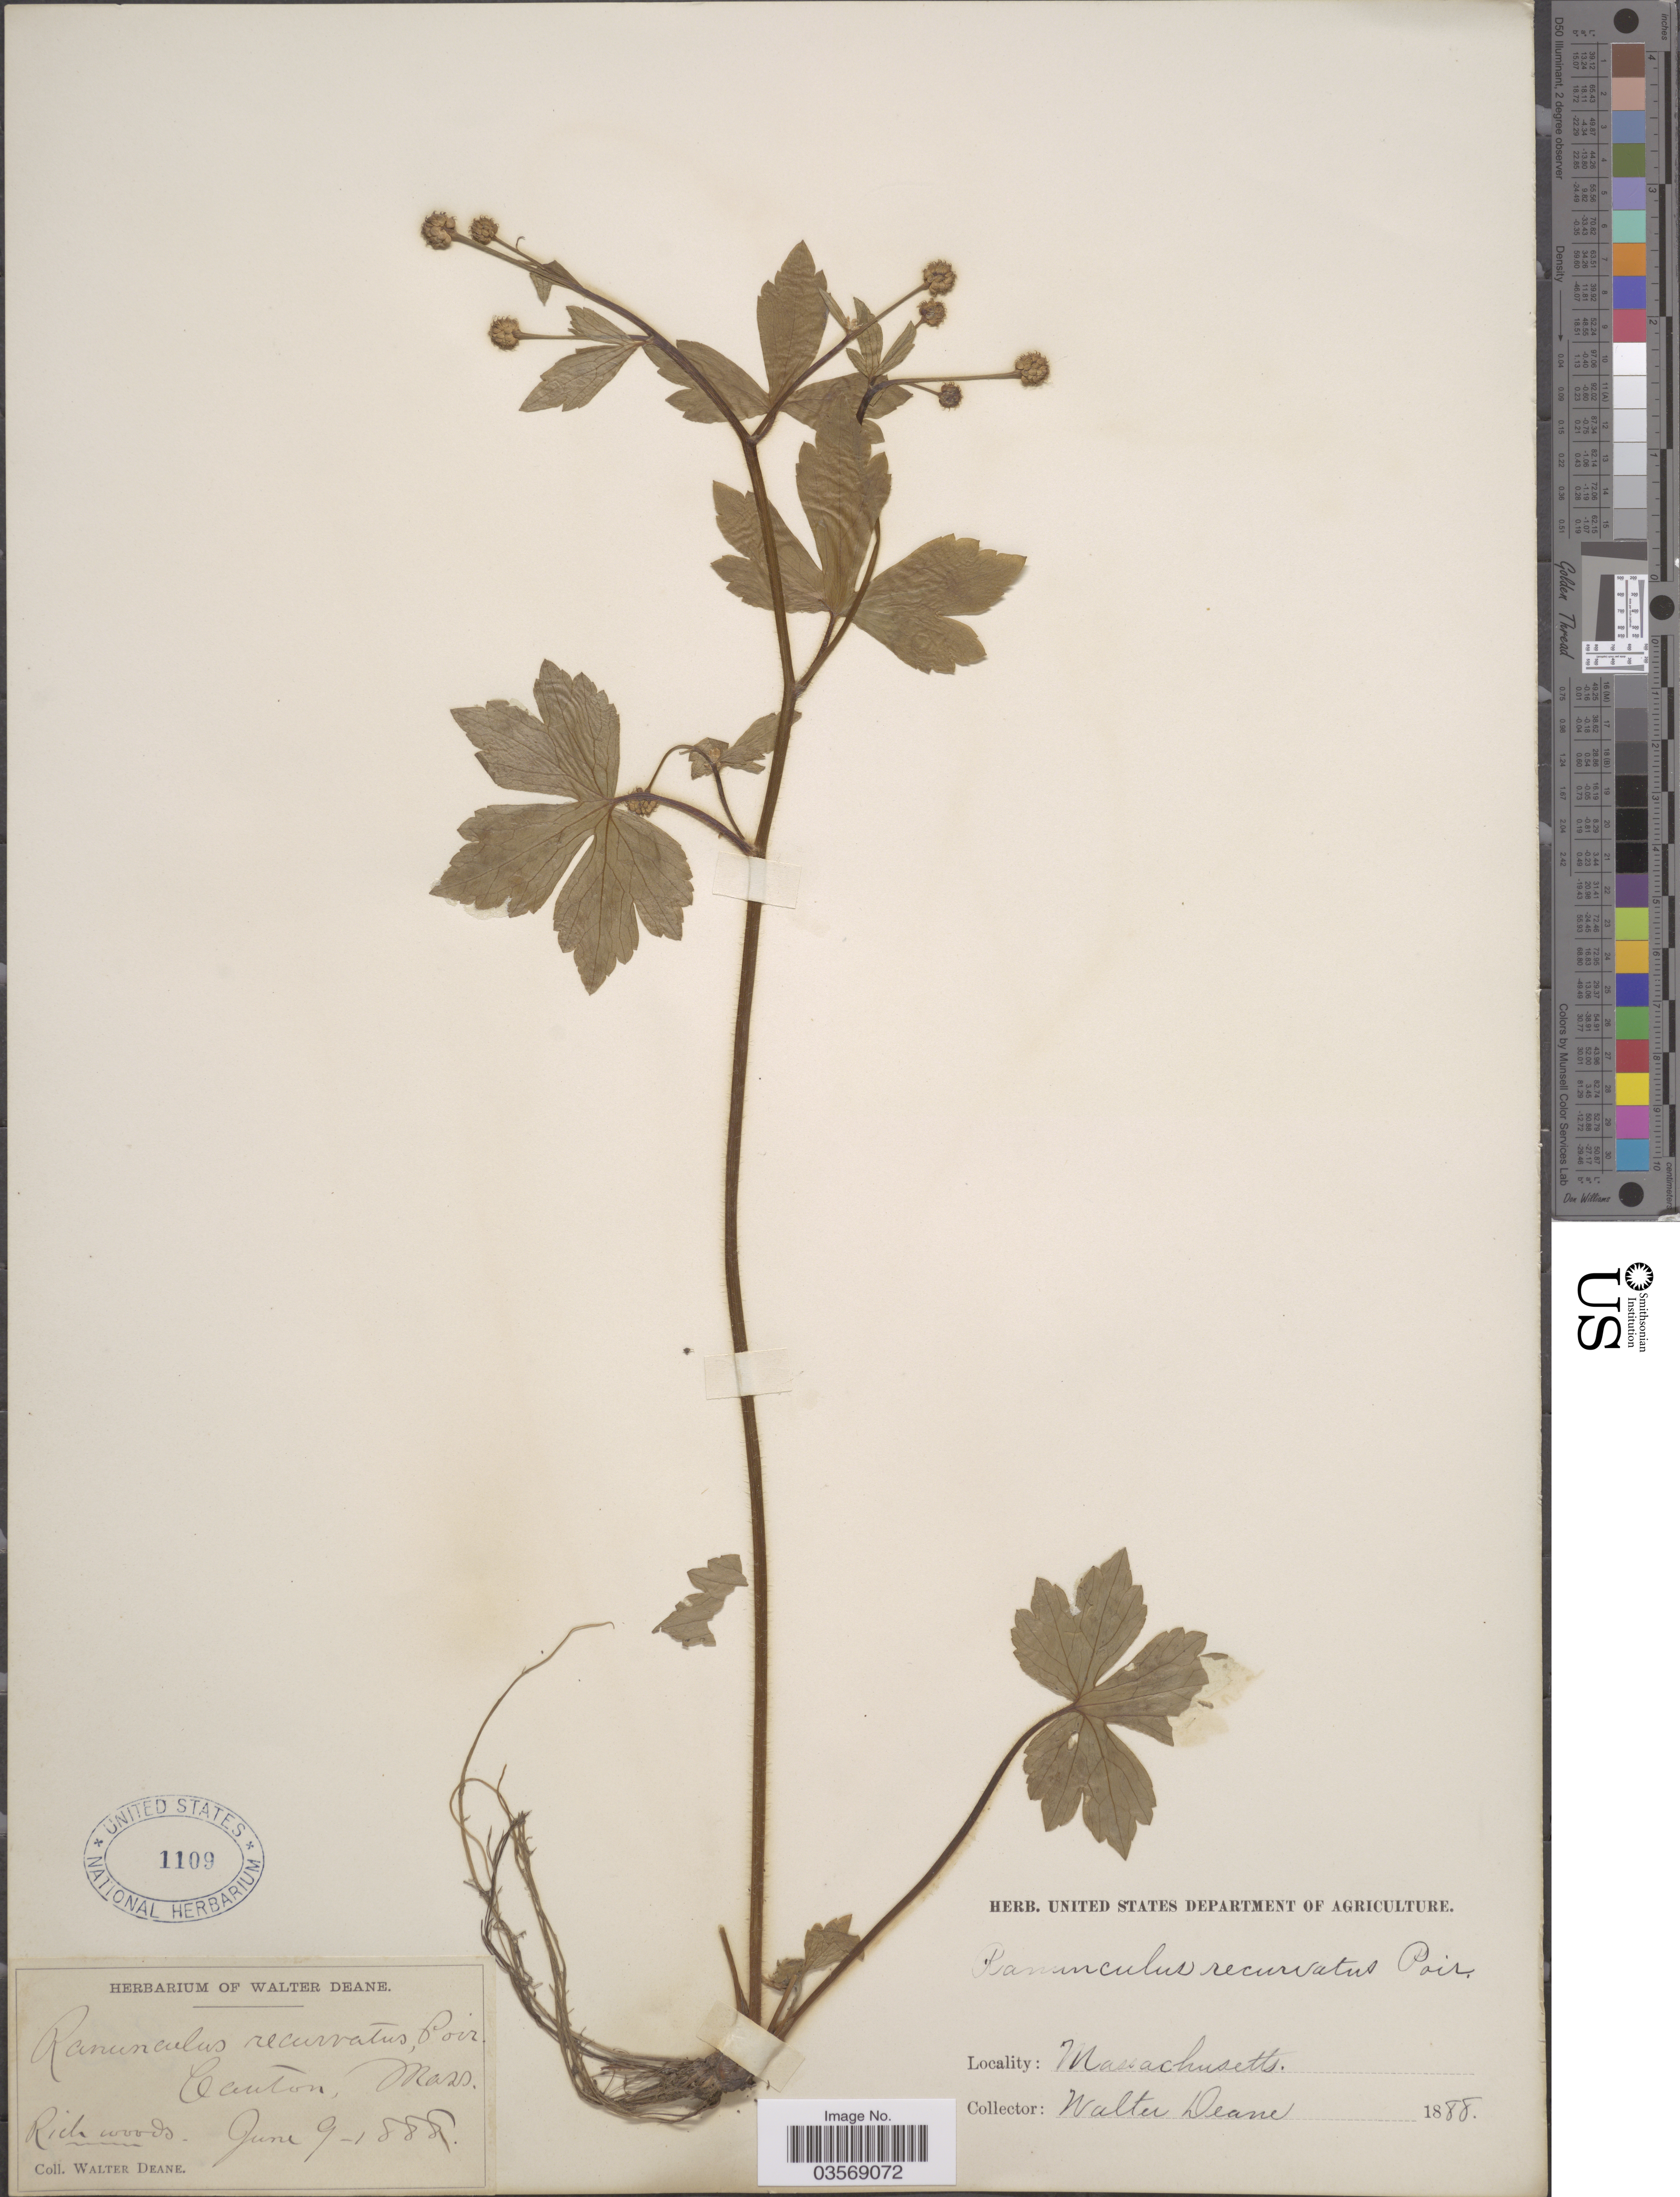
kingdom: Plantae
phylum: Tracheophyta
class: Magnoliopsida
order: Ranunculales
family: Ranunculaceae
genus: Ranunculus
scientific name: Ranunculus recurvatus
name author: Poir.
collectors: W. Deane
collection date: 1888-06-09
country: United States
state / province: Massachusetts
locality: Canton.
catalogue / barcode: US 1109